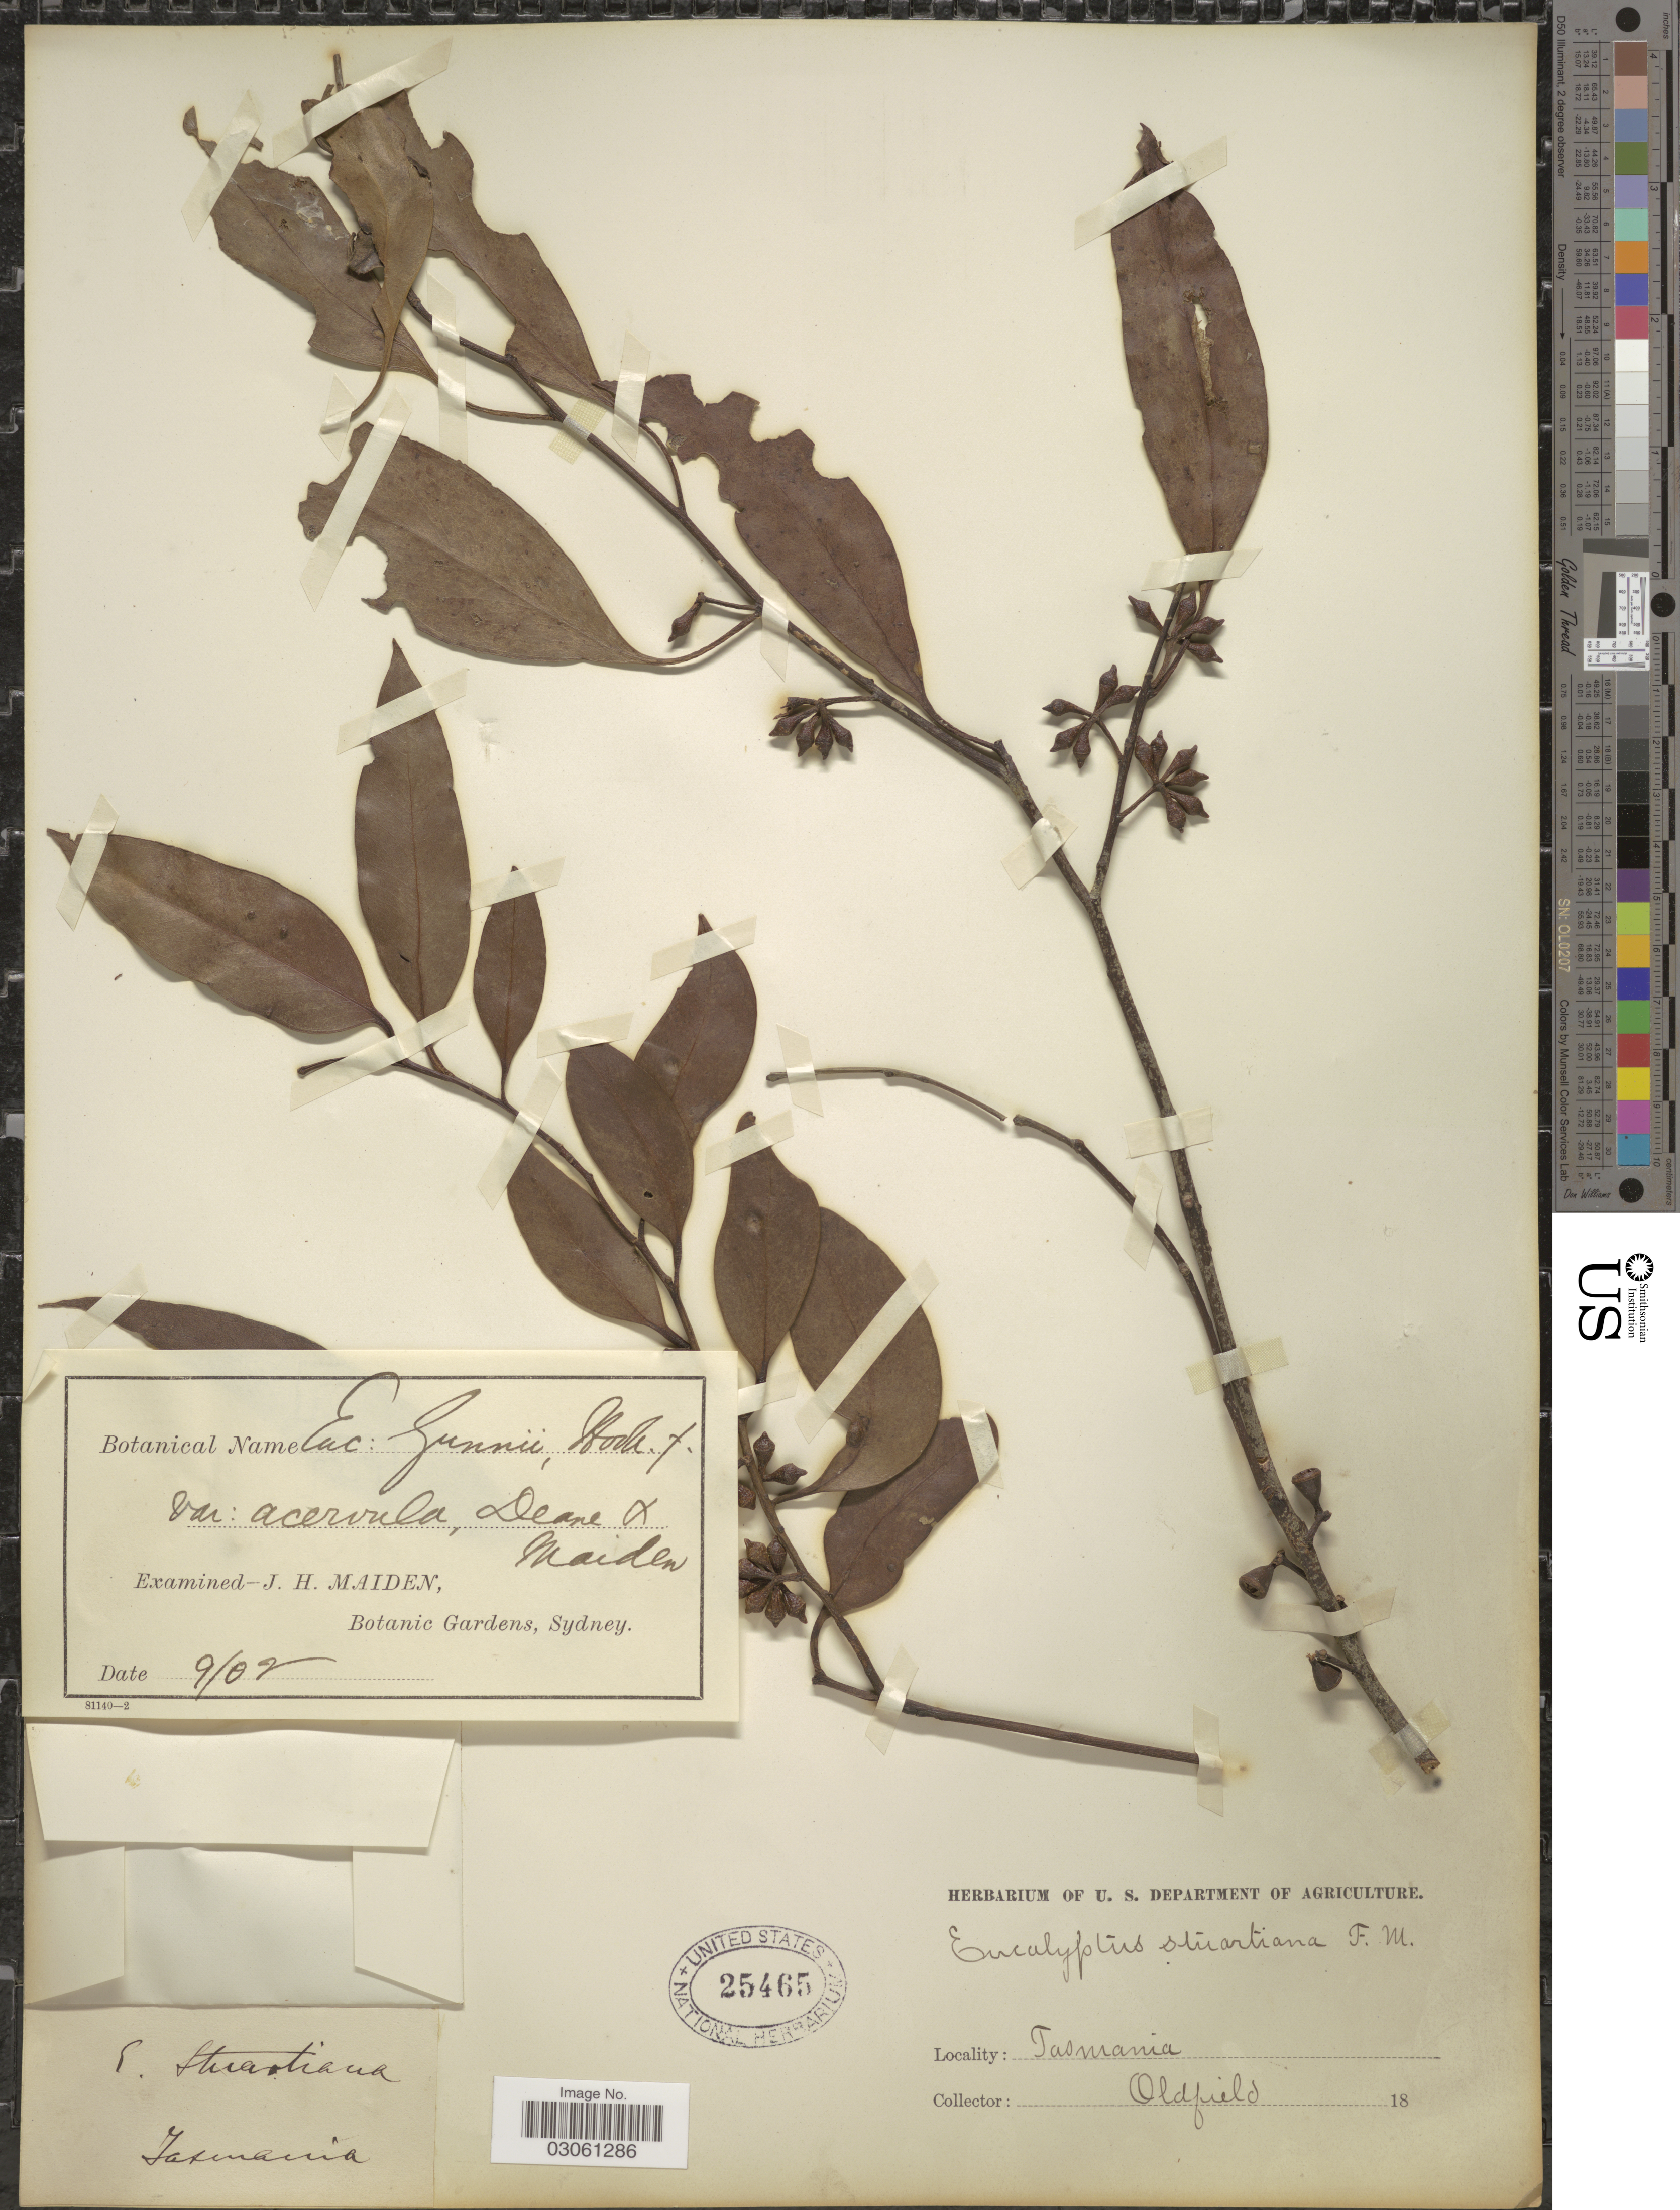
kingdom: Plantae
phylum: Tracheophyta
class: Magnoliopsida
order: Myrtales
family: Myrtaceae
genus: Eucalyptus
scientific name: Eucalyptus gunnii var. acervula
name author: H. Deane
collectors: Oldfield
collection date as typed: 18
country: Australia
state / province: Tasmania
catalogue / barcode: US 25465